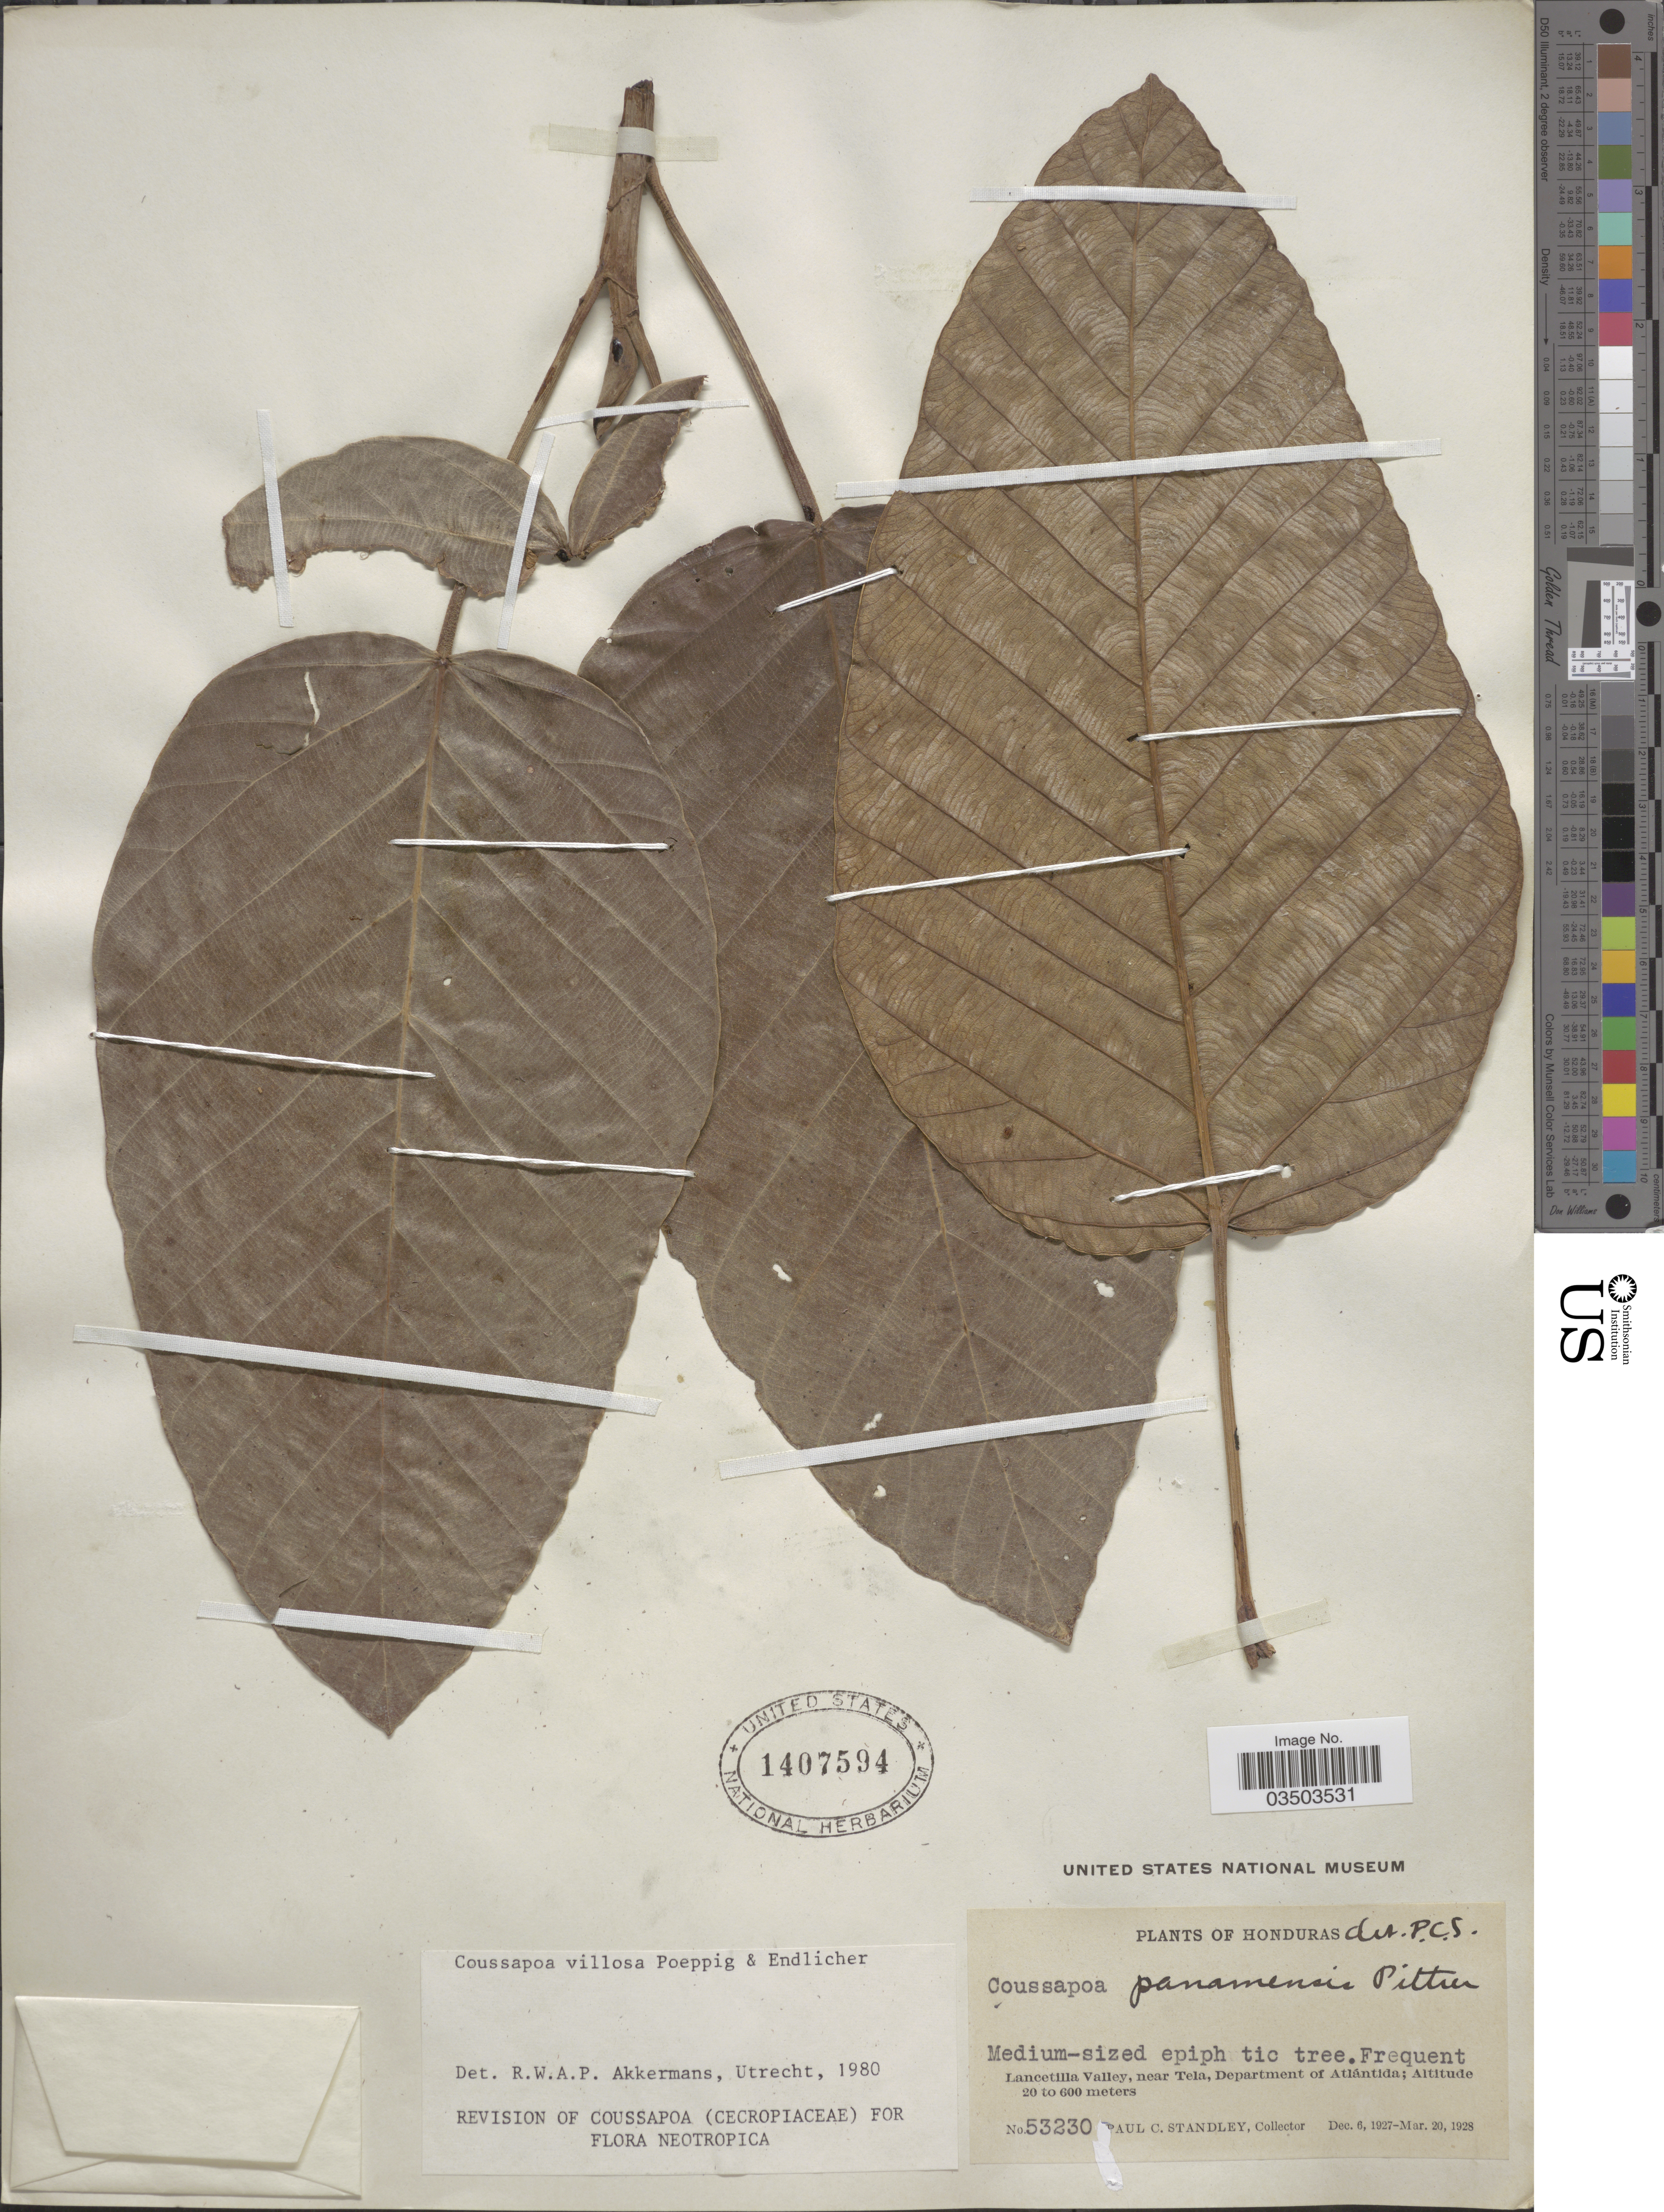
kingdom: Plantae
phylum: Tracheophyta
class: Magnoliopsida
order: Rosales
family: Urticaceae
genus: Coussapoa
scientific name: Coussapoa villosa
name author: Poepp. & Endl.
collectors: P. C. Standley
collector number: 53230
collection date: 1927-12-06/1928-03-20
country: Honduras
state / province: Atlantida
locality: Lancetilla Valley, near Tela, Department of Atlántida.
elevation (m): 20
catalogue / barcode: US 1407594